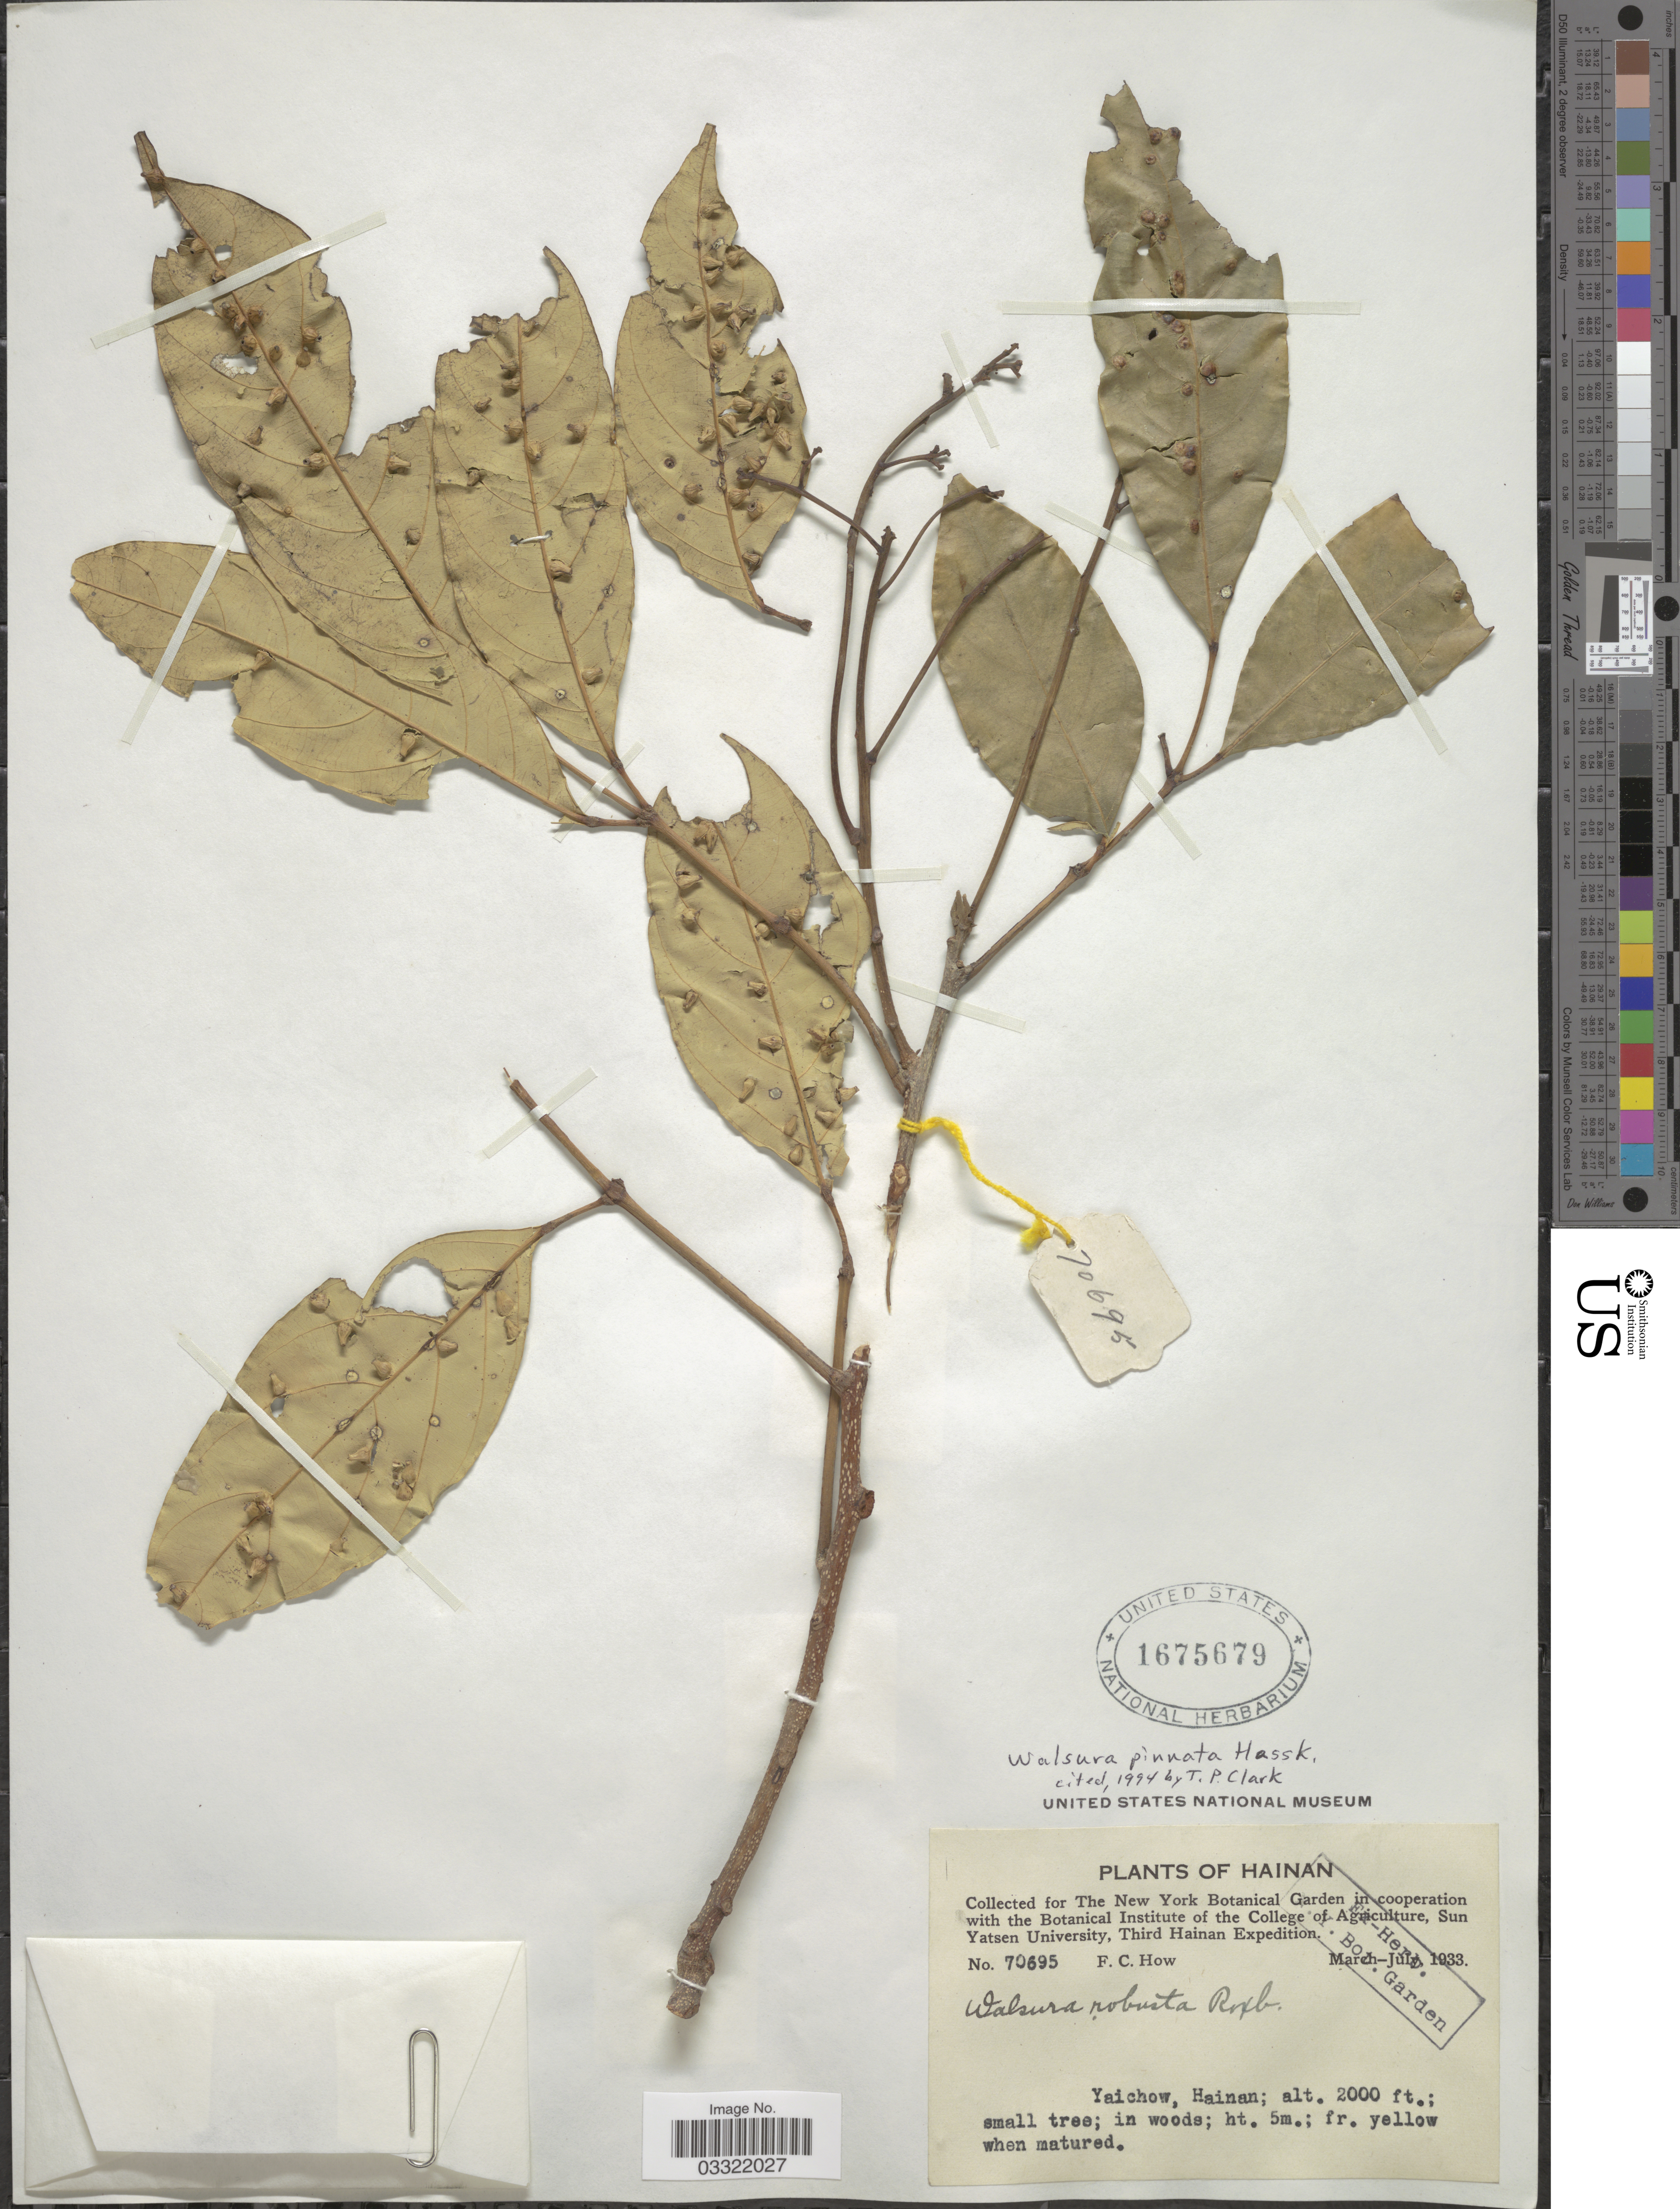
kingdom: Plantae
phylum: Tracheophyta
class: Magnoliopsida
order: Sapindales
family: Meliaceae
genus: Walsura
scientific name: Walsura pinnata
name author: Hassk.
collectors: F. C. How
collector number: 70695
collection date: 1933-03/1933-07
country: China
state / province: Hainan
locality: Yaichow.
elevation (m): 610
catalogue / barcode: US 1675679